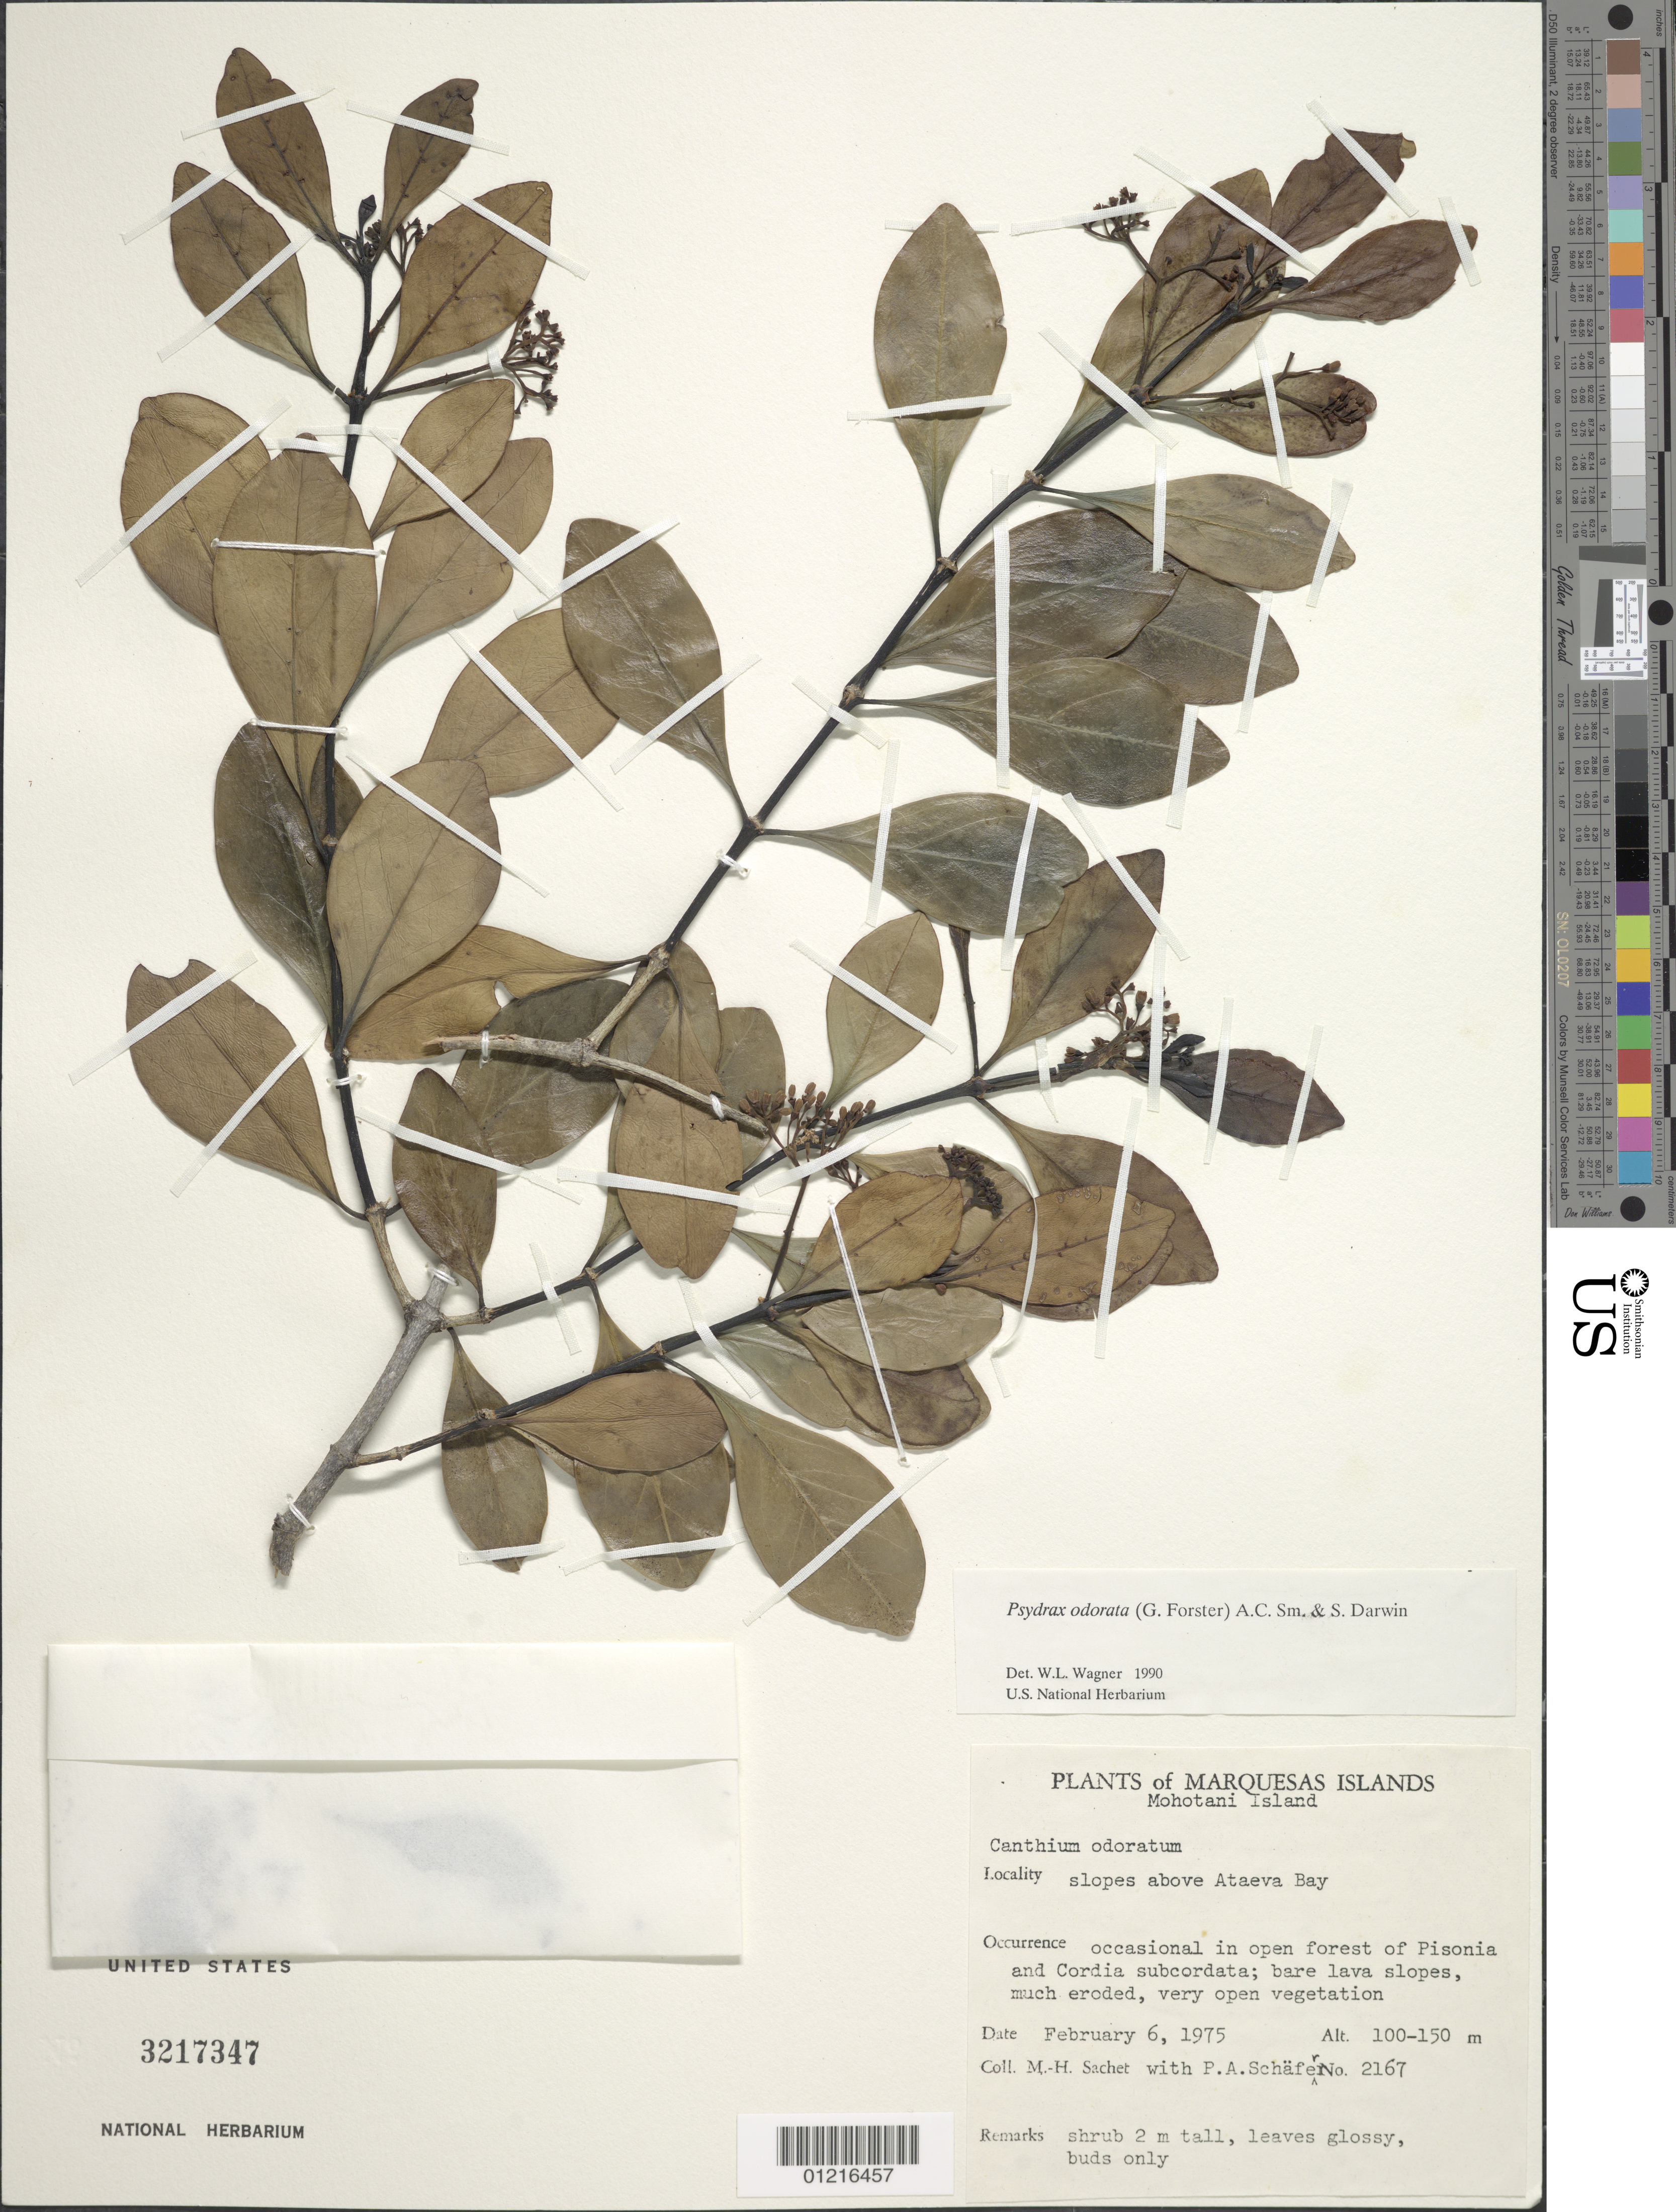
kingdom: Plantae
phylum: Tracheophyta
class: Magnoliopsida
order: Gentianales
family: Rubiaceae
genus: Psydrax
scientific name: Psydrax odorata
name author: (G. Forst.) A.C. Sm. & S.P. Darwin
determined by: Wagner, W. L., (BOT), Smithsonian Institution - National Museum of Natural History (UNITED STATES)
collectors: M.-H. Sachet & P. A. Schäfer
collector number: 2167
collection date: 1975-02-06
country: French Polynesia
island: Mohotani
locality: slopes above Ataeva Bay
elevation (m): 100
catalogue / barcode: US 3217347